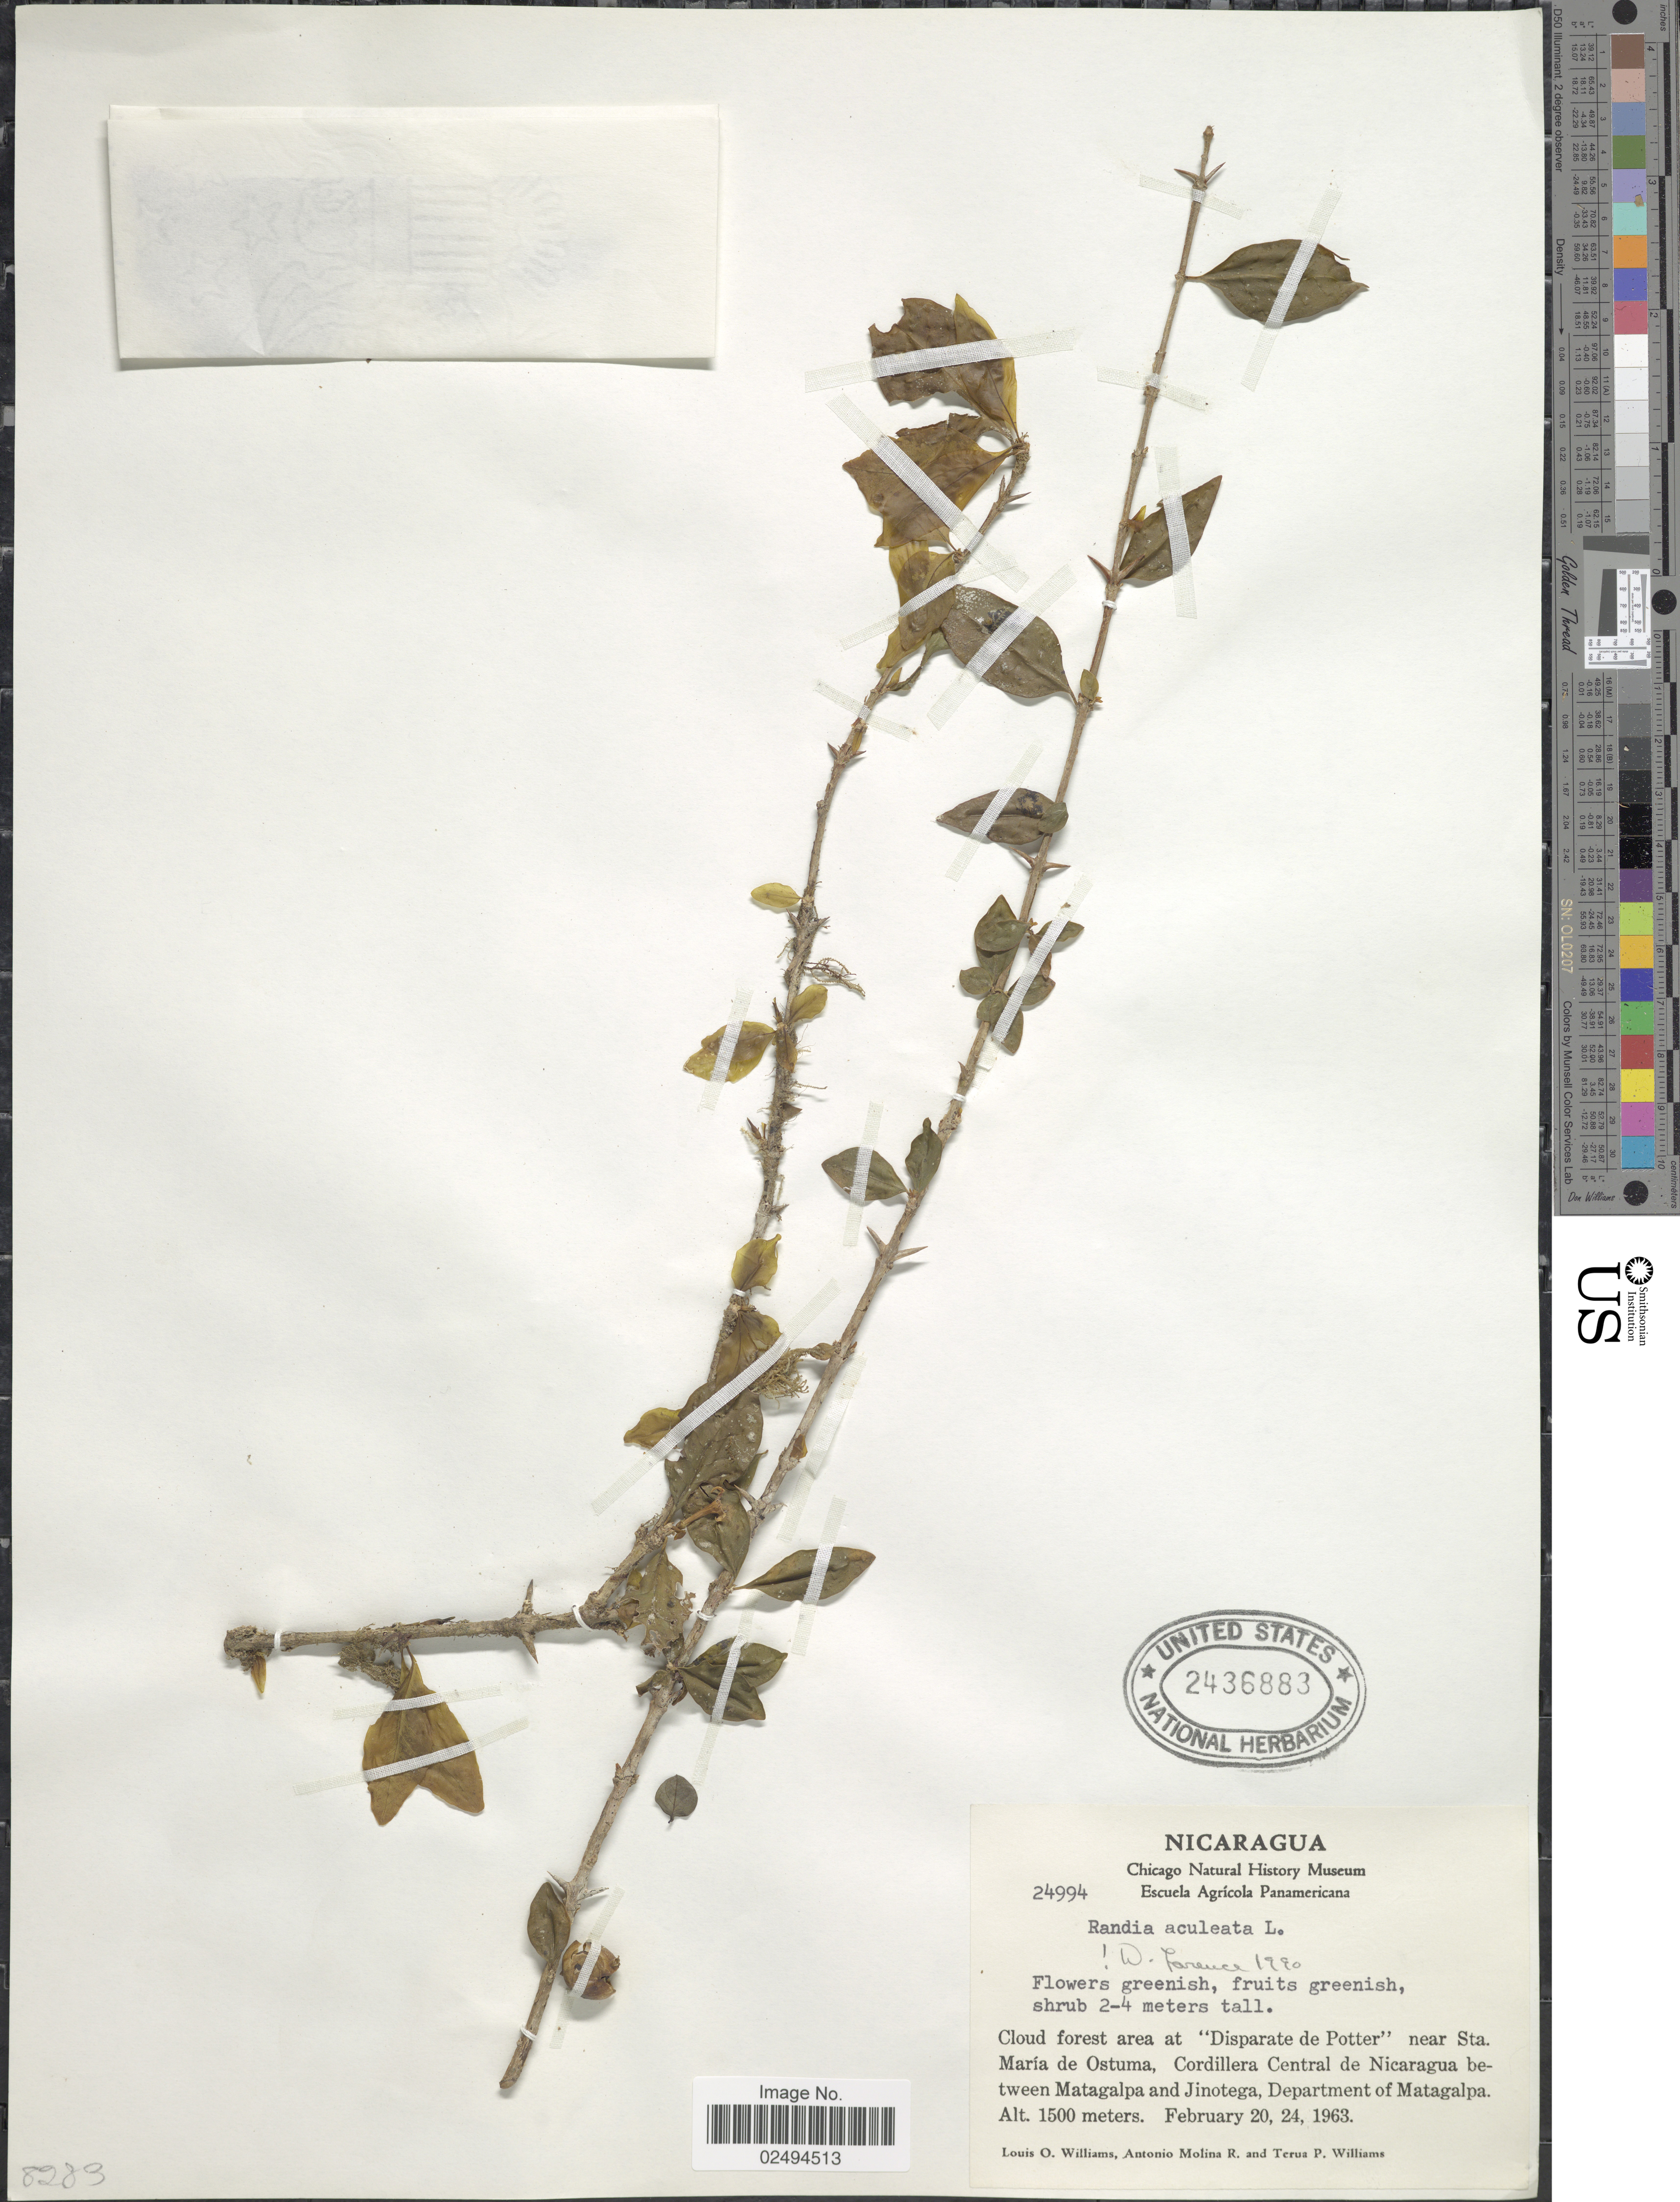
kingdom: Plantae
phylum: Tracheophyta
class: Magnoliopsida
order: Gentianales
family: Rubiaceae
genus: Randia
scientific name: Randia aculeata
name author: L.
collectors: L. O. Williams, A. Molina R. & T. P. Williams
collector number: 24994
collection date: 1963-02-20/1963-02-24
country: Nicaragua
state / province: Matagalpa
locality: Cloud forest area at "Disparate de Potter" near Sta. Maria de Ostuma, Cordillera Central de Nicaragua between Matagalpa and Jinotega, Department of Matagalpa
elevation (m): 1500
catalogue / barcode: US 2436883